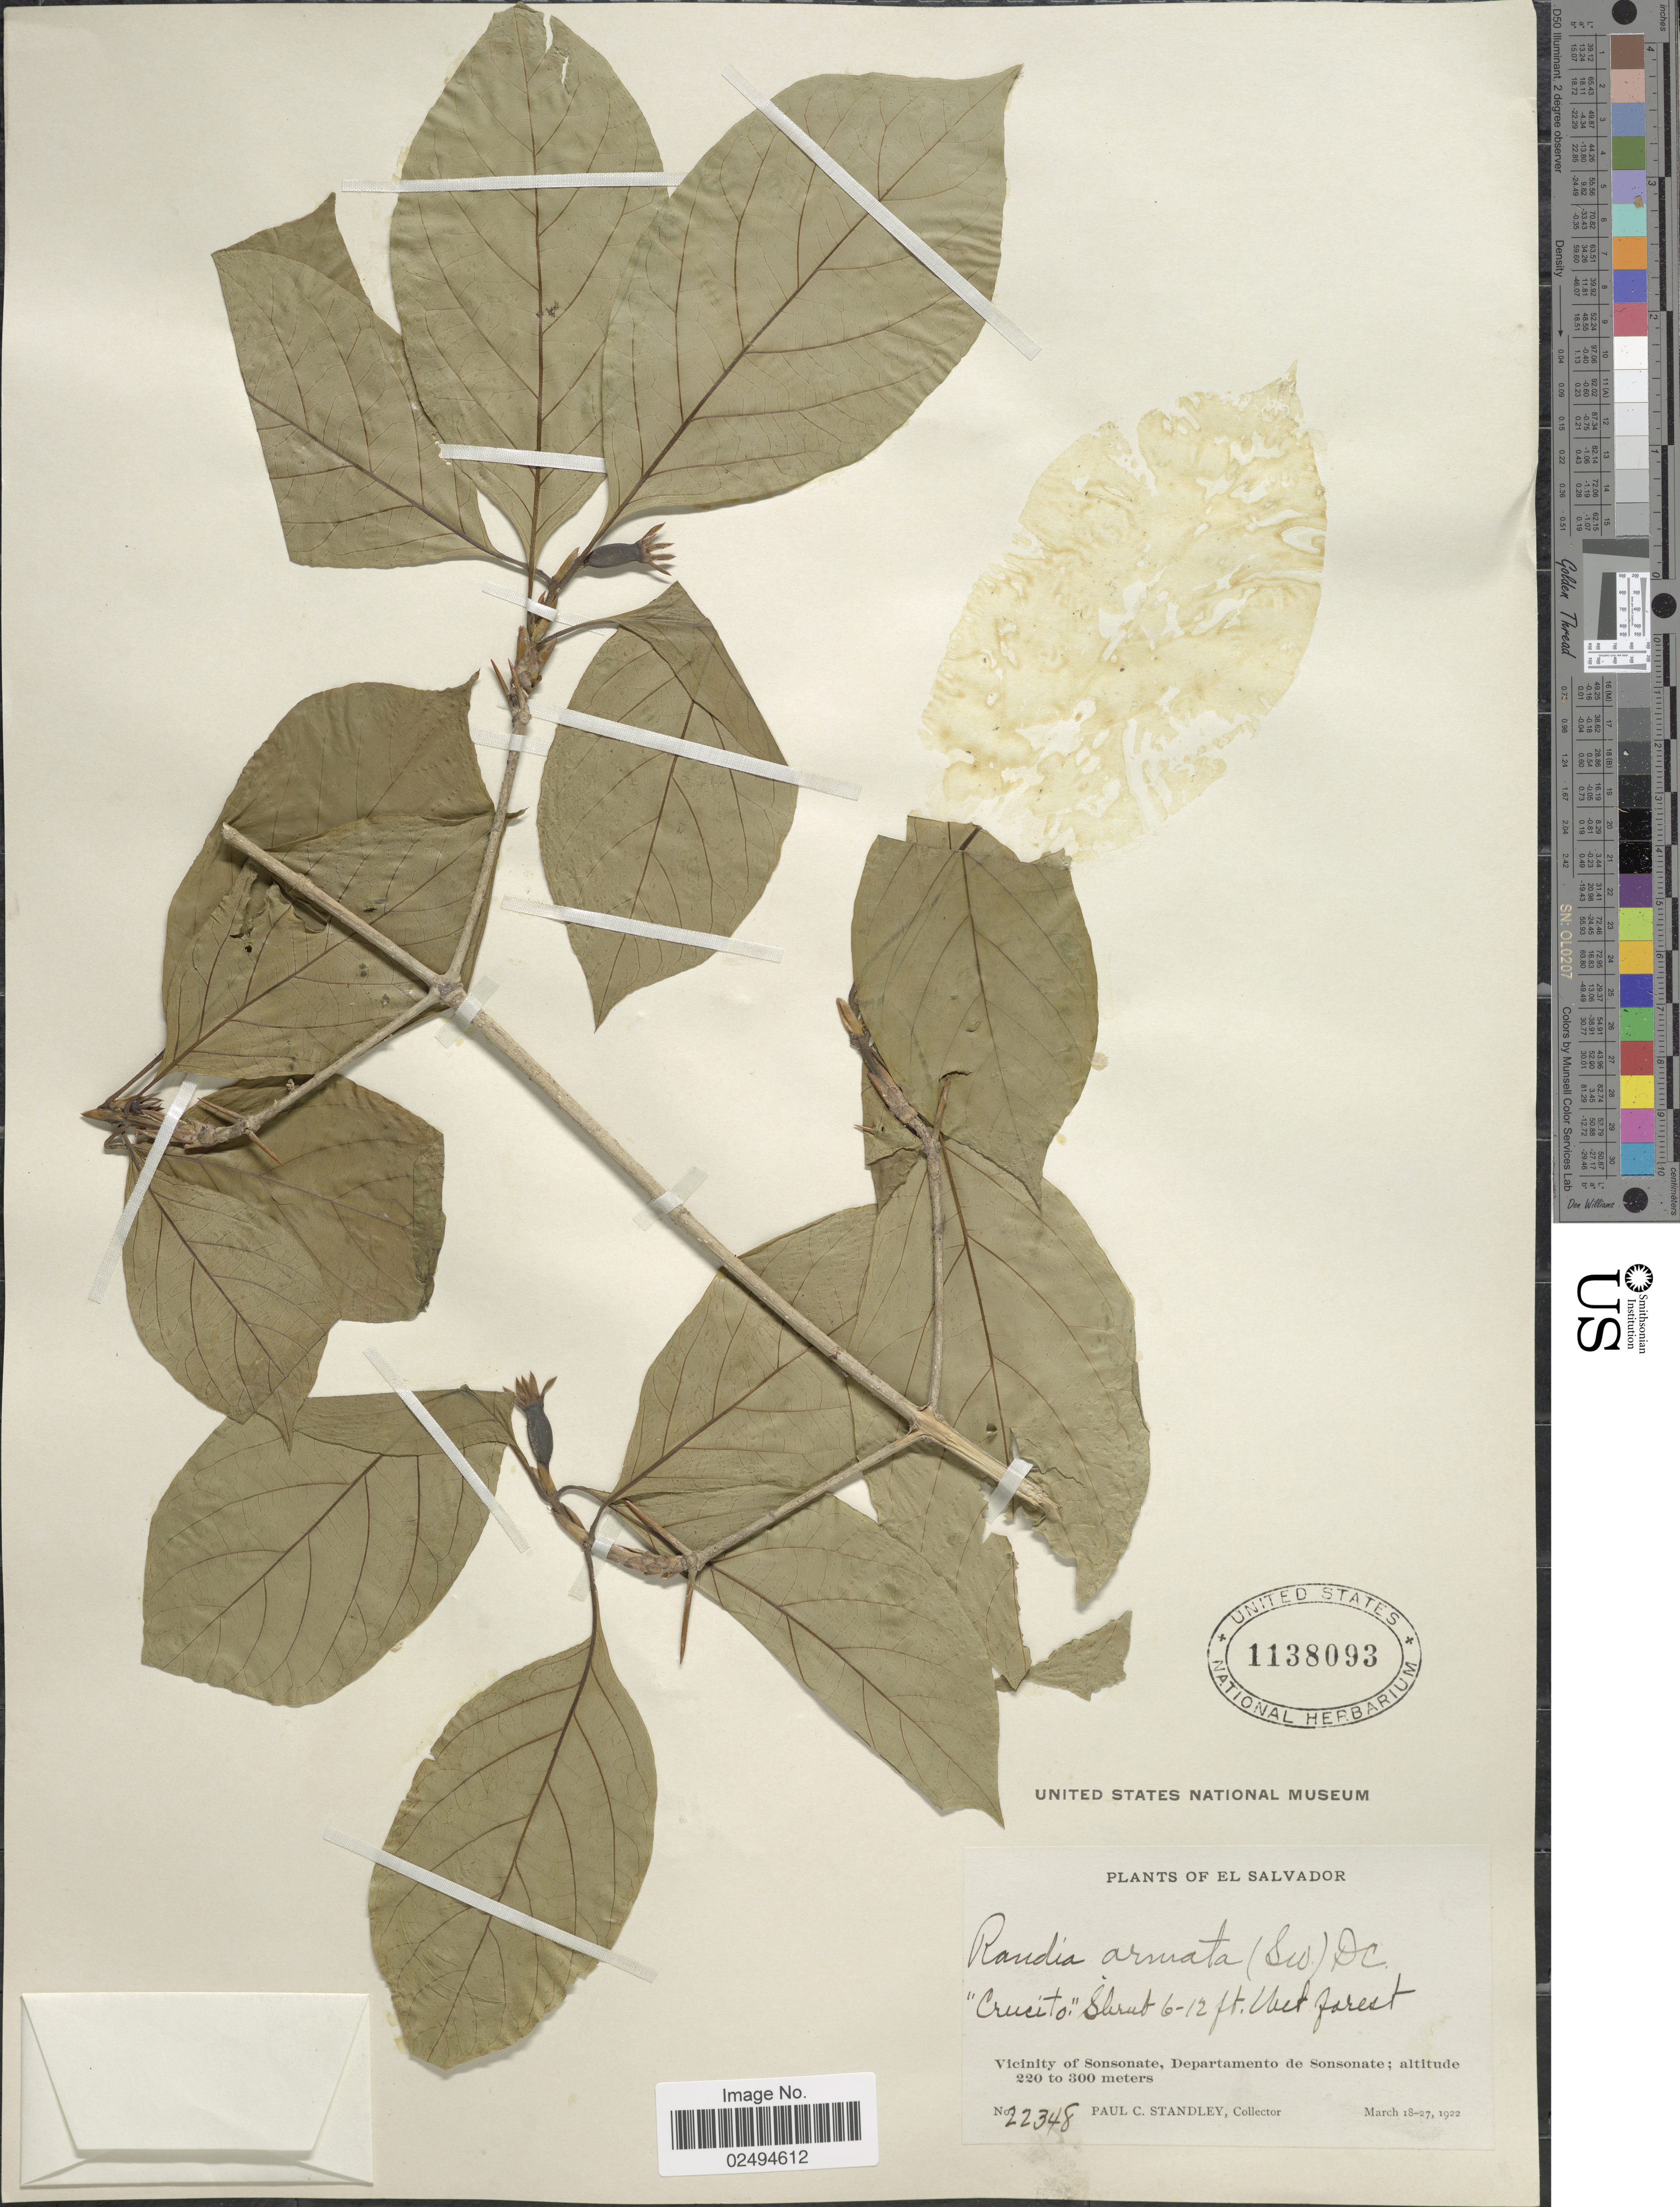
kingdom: Plantae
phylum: Tracheophyta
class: Magnoliopsida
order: Gentianales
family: Rubiaceae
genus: Randia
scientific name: Randia armata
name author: (Sw.) DC.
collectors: P. C. Standley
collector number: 22348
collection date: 1922-03-18/1922-03-27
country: El Salvador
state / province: Sonsonate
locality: Vicinity of Sonsonate, Departamento de Sonsonate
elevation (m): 220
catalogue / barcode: US 1138093